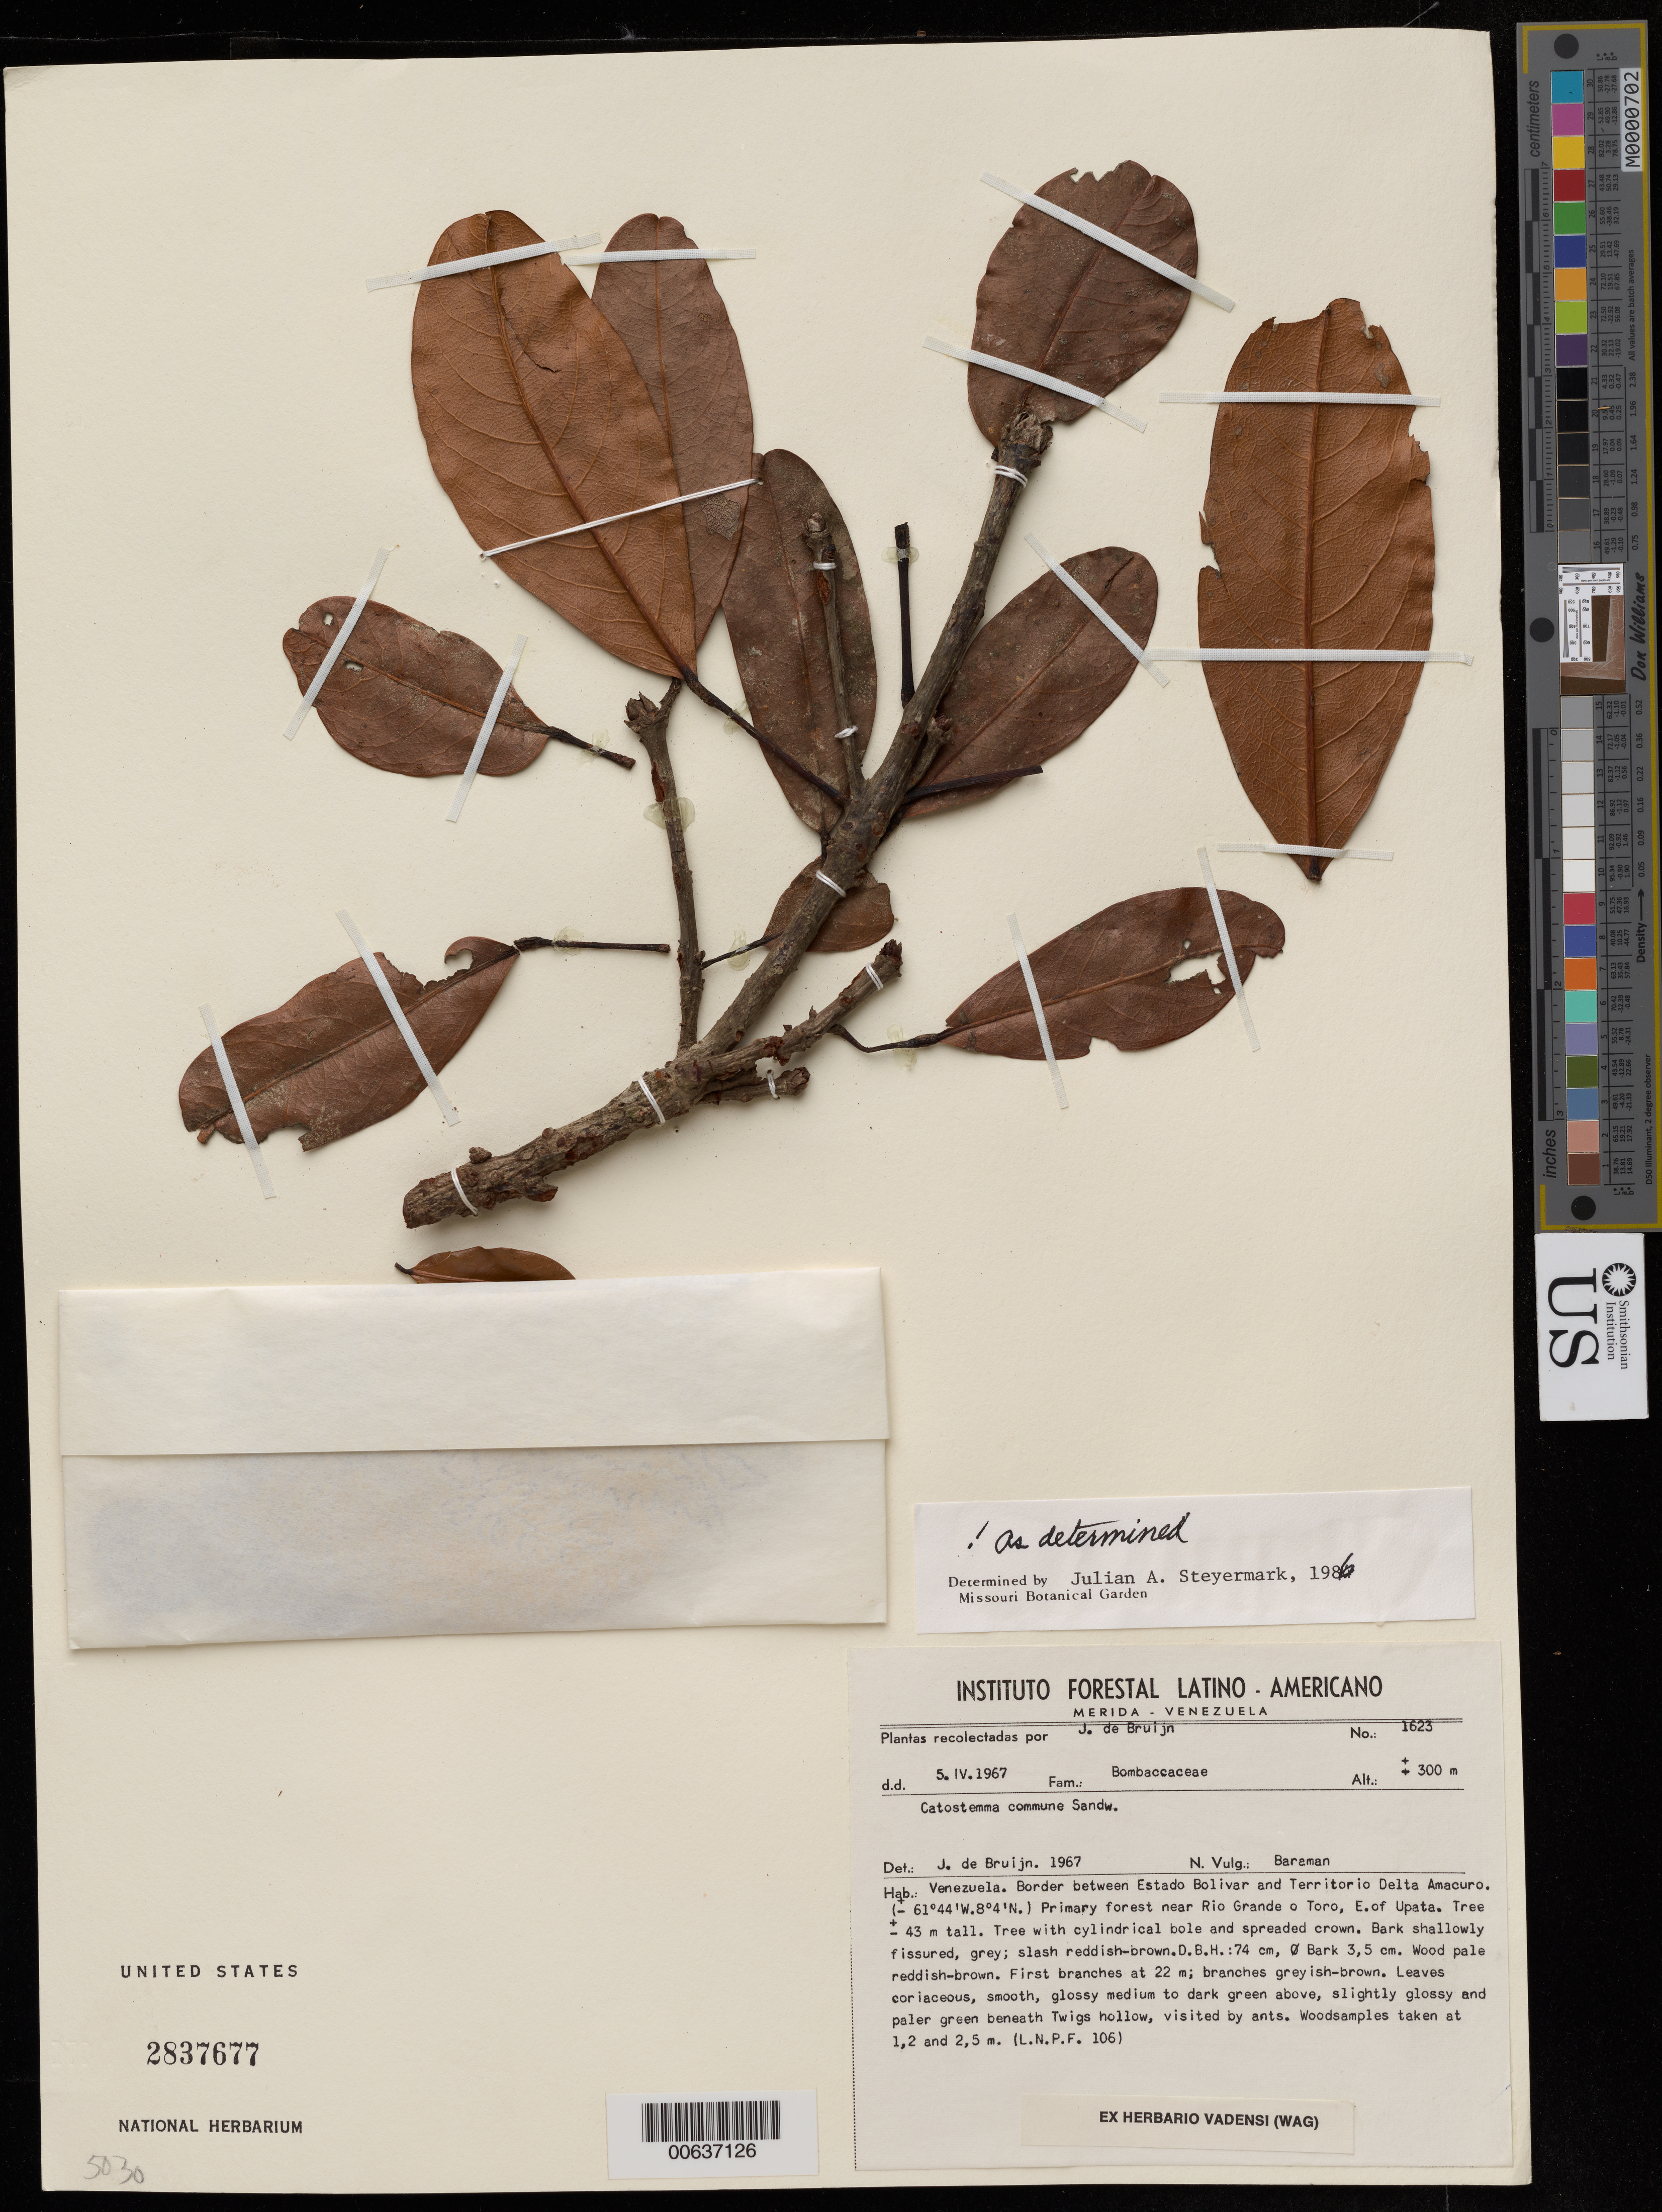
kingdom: Plantae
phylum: Tracheophyta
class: Magnoliopsida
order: Malvales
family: Malvaceae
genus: Catostemma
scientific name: Catostemma commune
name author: Sandwith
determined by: de Bruijn, J.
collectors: J. Bruijn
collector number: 1623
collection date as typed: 5-Apr-67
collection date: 1967-04-05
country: Venezuela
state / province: Bolívar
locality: Estado Bolívar and Territorío Delta Amacuro border, near Río Grande o Toro, E of Upata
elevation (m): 300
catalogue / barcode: US 2837677